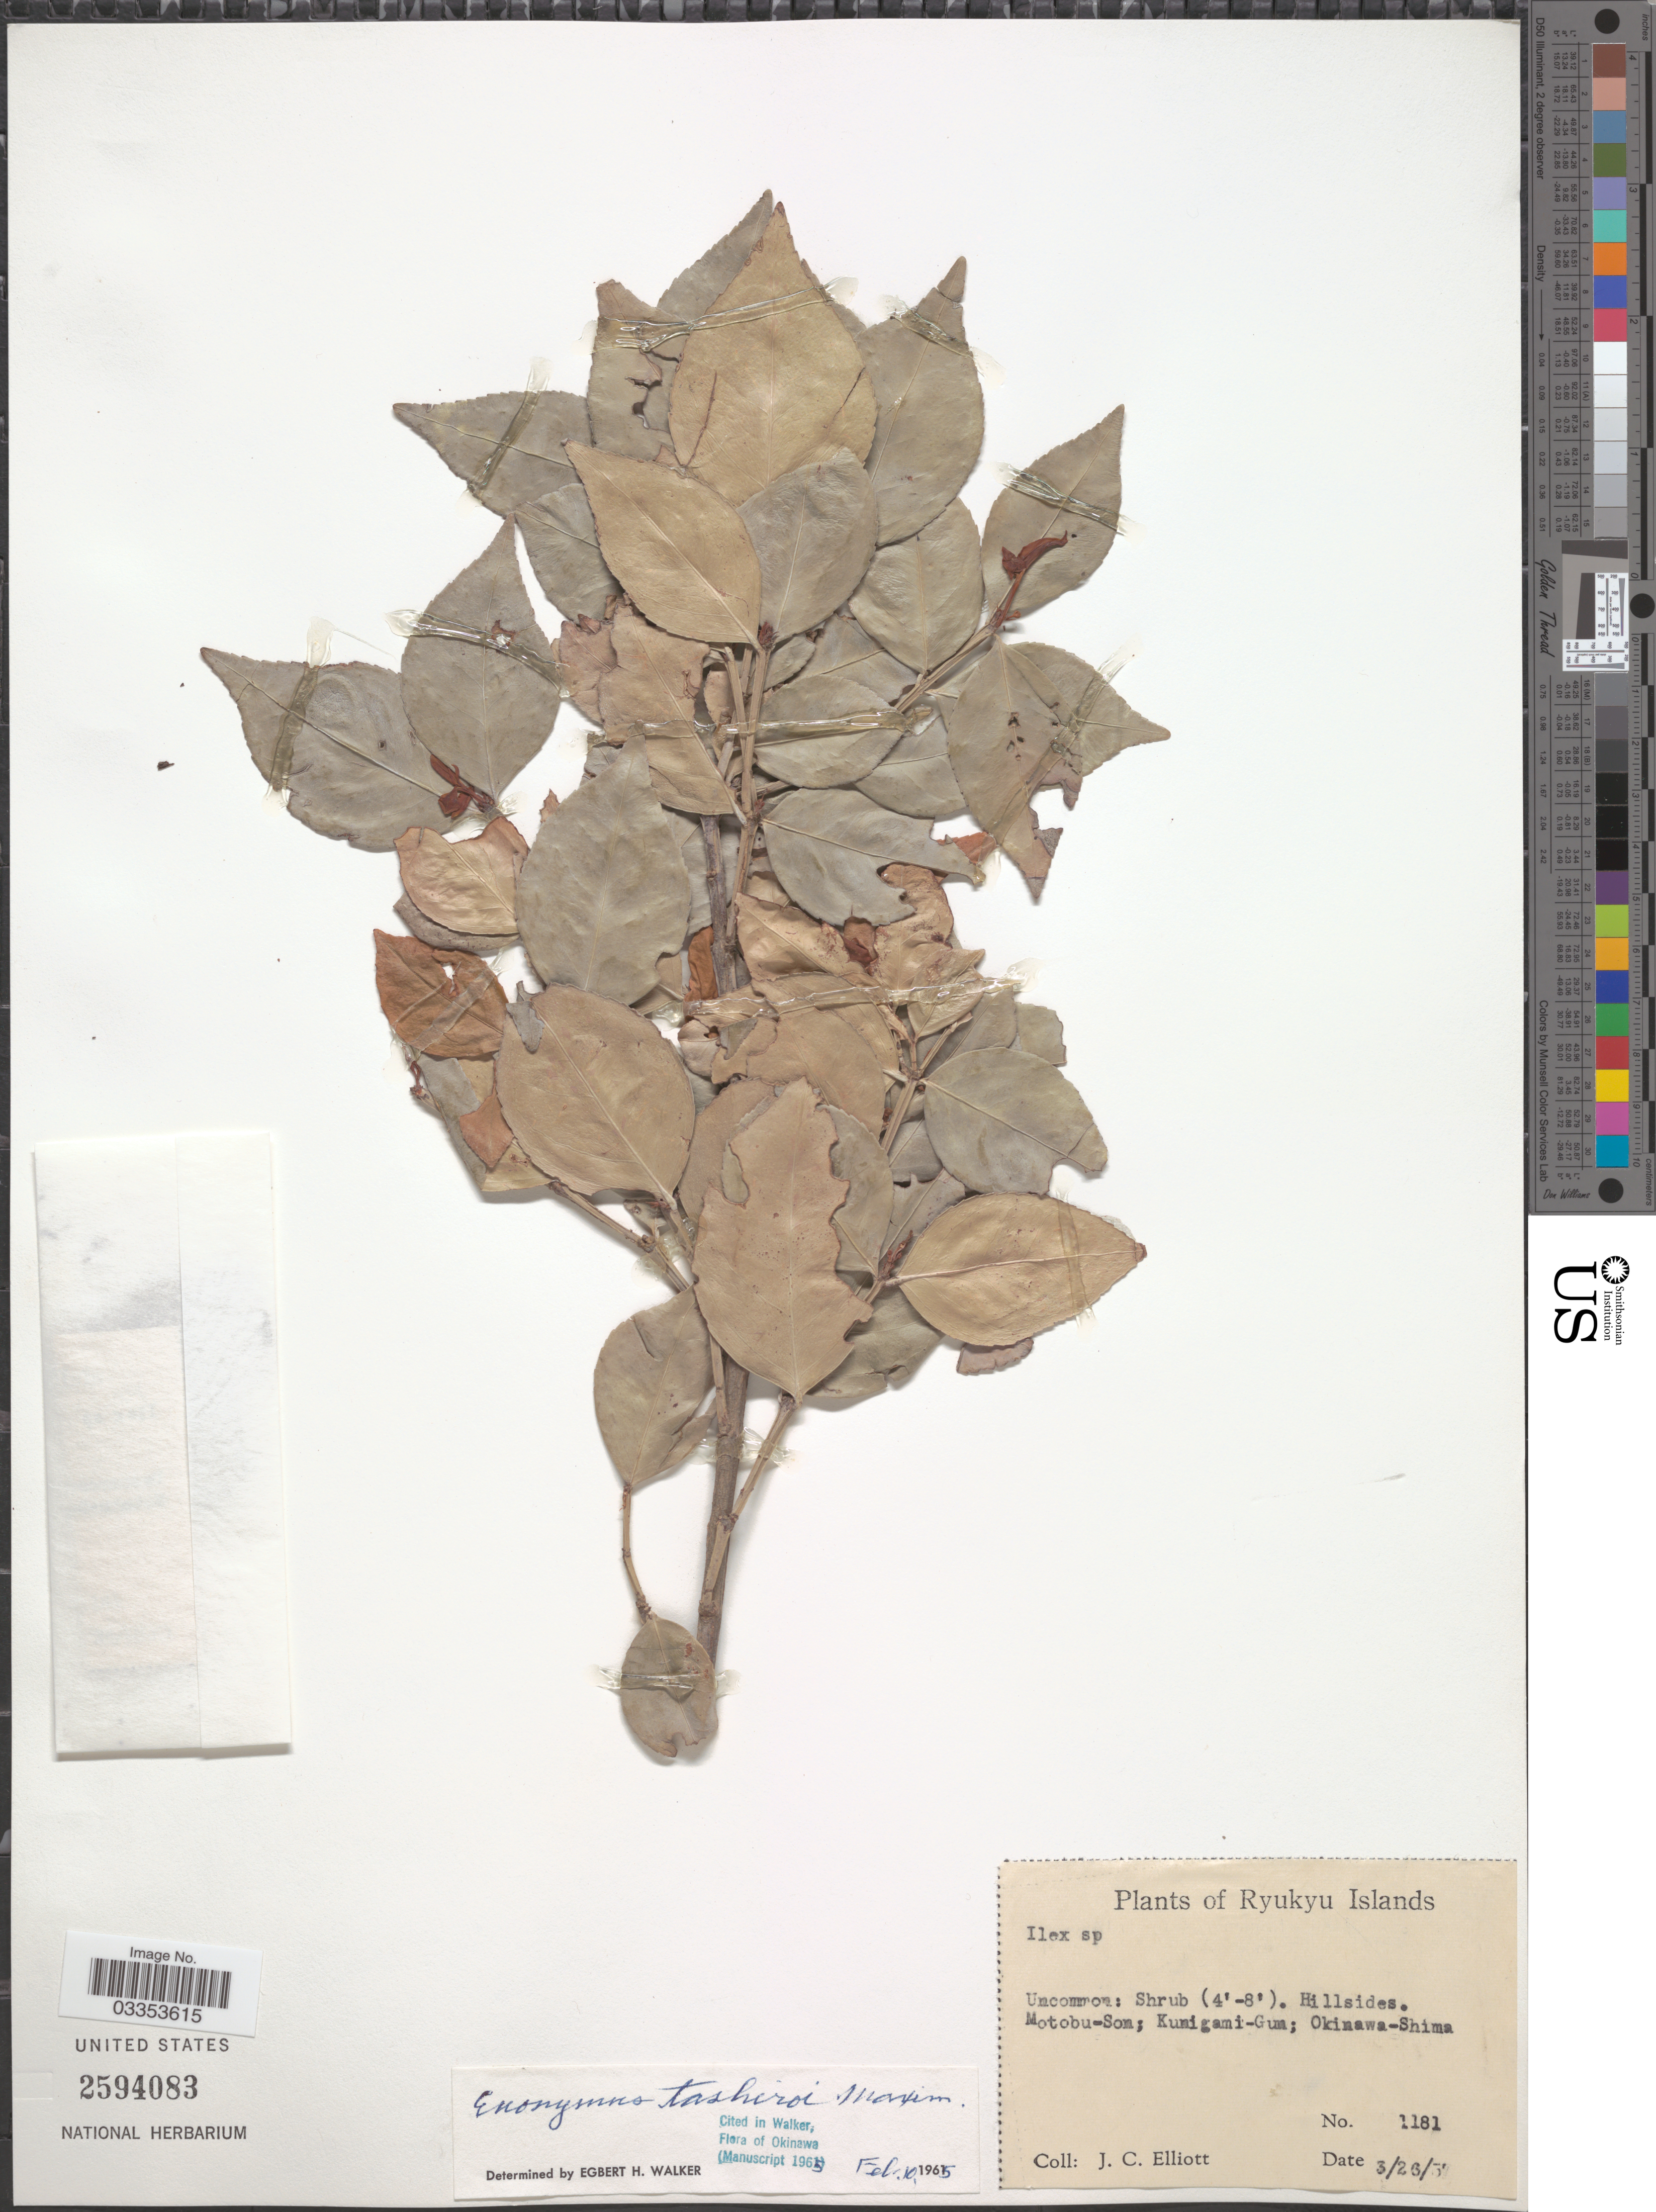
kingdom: Plantae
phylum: Tracheophyta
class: Magnoliopsida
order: Celastrales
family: Celastraceae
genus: Euonymus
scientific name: Euonymus tashiroi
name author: Maxim.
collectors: J. C. Elliott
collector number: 1181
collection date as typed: Transcribed d/m/y: 26/3/57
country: Japan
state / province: Okinawa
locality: Ryukyu Islands. Motobu-Son; Kunigami-Gun; Okinawa-Shima.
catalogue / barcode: US 2594083